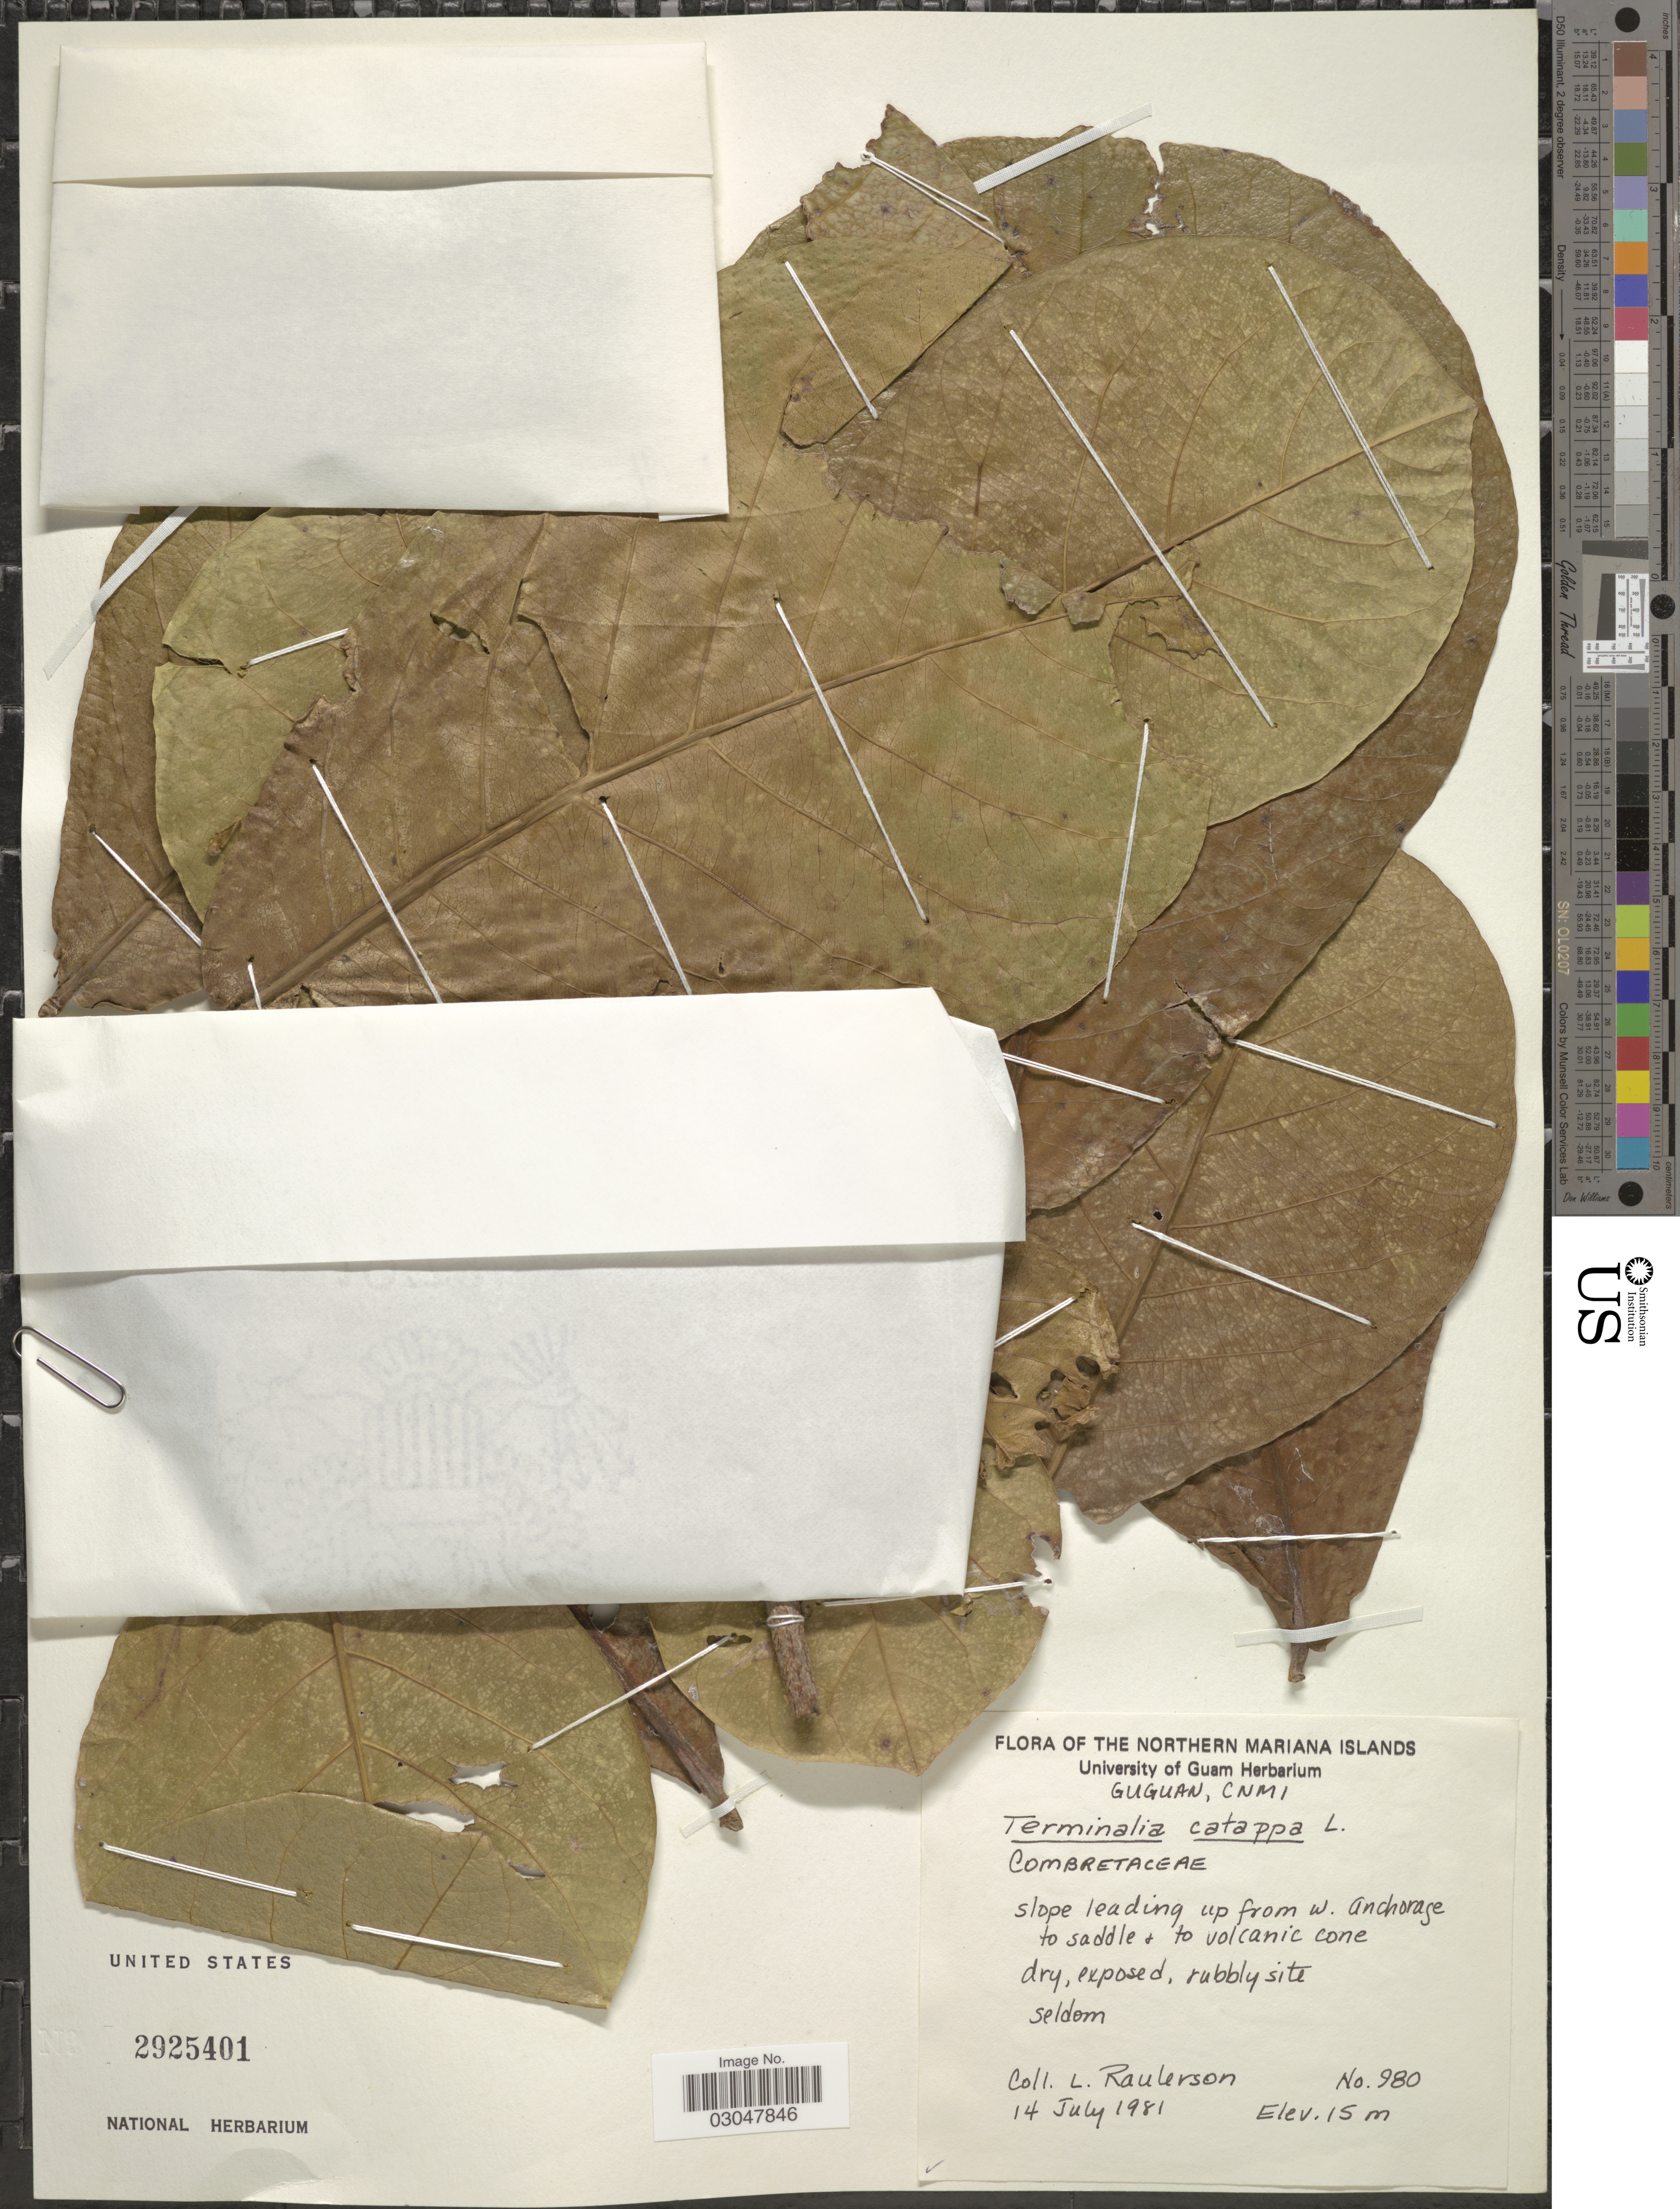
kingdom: Plantae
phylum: Tracheophyta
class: Magnoliopsida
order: Myrtales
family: Combretaceae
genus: Terminalia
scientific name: Terminalia catappa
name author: L.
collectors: L. Raulerson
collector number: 980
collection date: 1981-07-14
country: Northern Mariana Islands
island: Guguan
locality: Guguan, CNMI. Slope leading up from W. Anchorage to saddle & to volcanic cone.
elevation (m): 15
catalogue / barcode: US 2925401